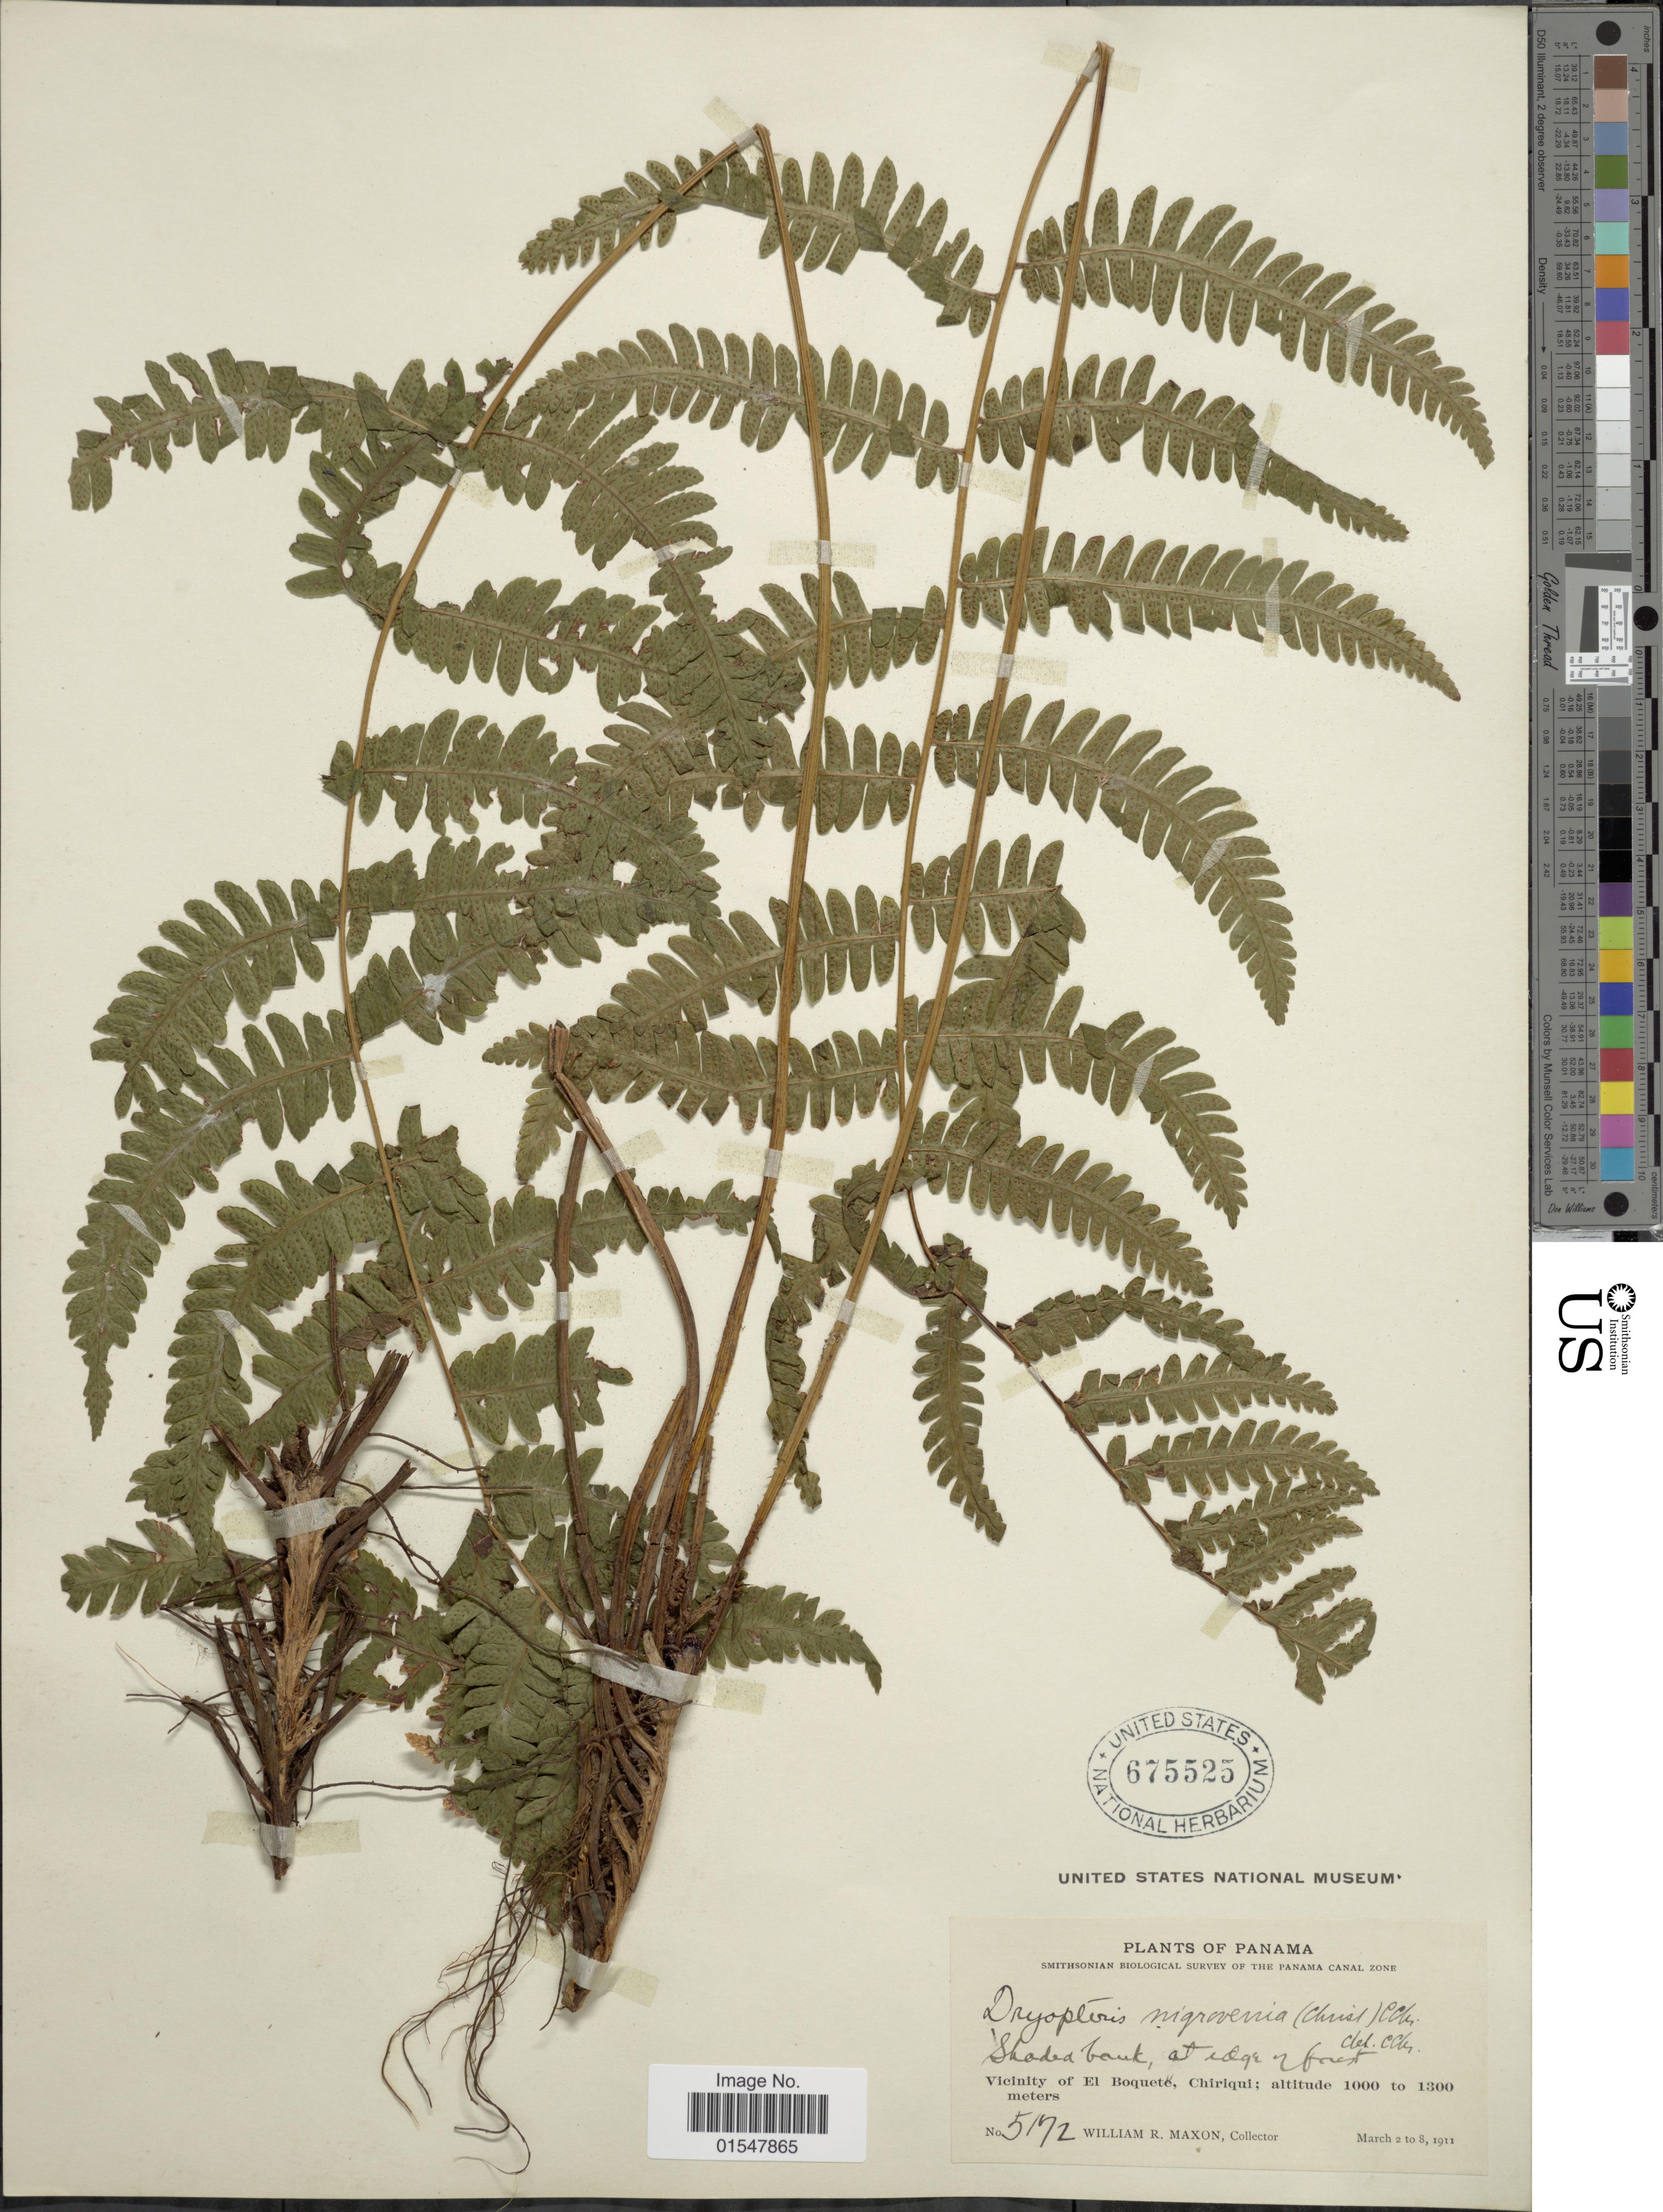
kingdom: Plantae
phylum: Tracheophyta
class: Polypodiopsida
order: Polypodiales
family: Dryopteridaceae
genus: Ctenitis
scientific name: Ctenitis nigrovenia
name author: (Christ) Copel.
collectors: W. R. Maxon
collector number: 5172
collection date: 1911-03-02/1911-03-08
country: Panama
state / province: Chiriqui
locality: Panama. Vicinity of El Boquete, Chiriqui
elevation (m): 1000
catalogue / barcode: US 675525